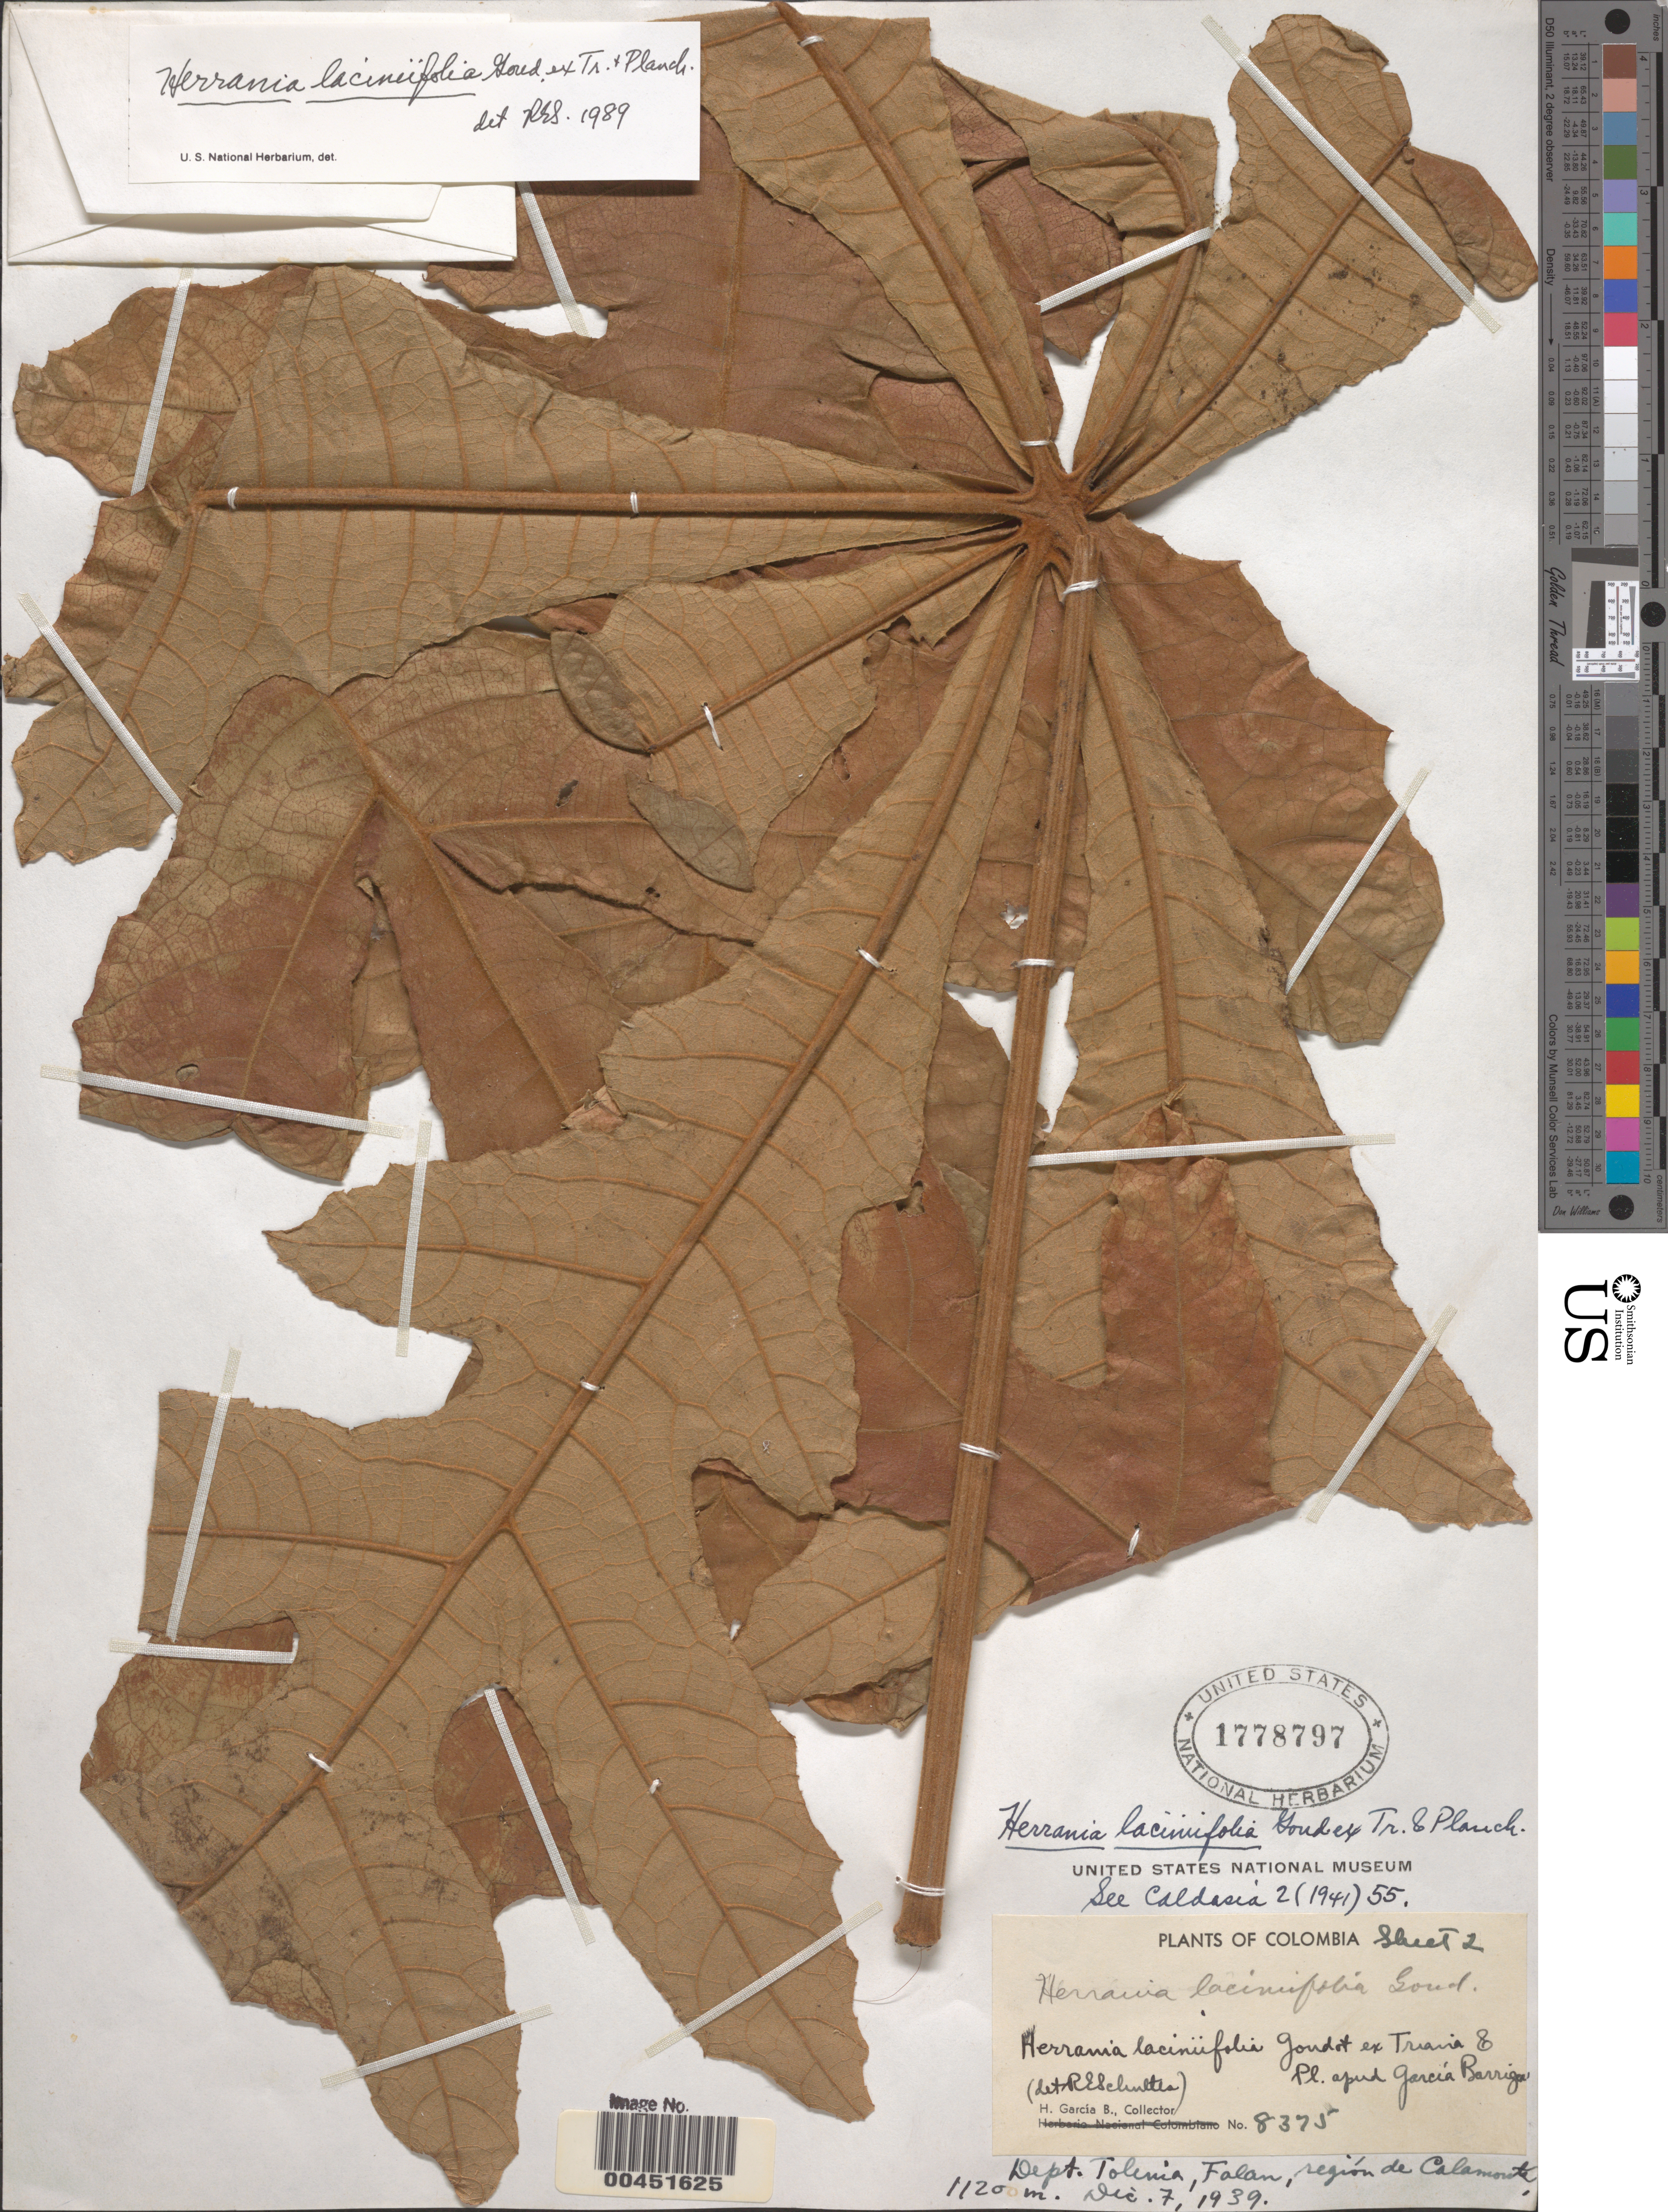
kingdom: Plantae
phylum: Tracheophyta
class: Magnoliopsida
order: Malvales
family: Malvaceae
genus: Theobroma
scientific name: Theobroma laciniifolium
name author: (Goudot ex Triana & Planch.) De Wild.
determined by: Dorr, L. J., (BOT), Smithsonian Institution - National Museum of Natural History (UNITED STATES)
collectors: H. García Barriga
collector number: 8375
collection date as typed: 07 Dec 1939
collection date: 1939-12-07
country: Colombia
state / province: Tolima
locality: Falán, región de "Calamonte"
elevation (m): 1120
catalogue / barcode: US 1778797